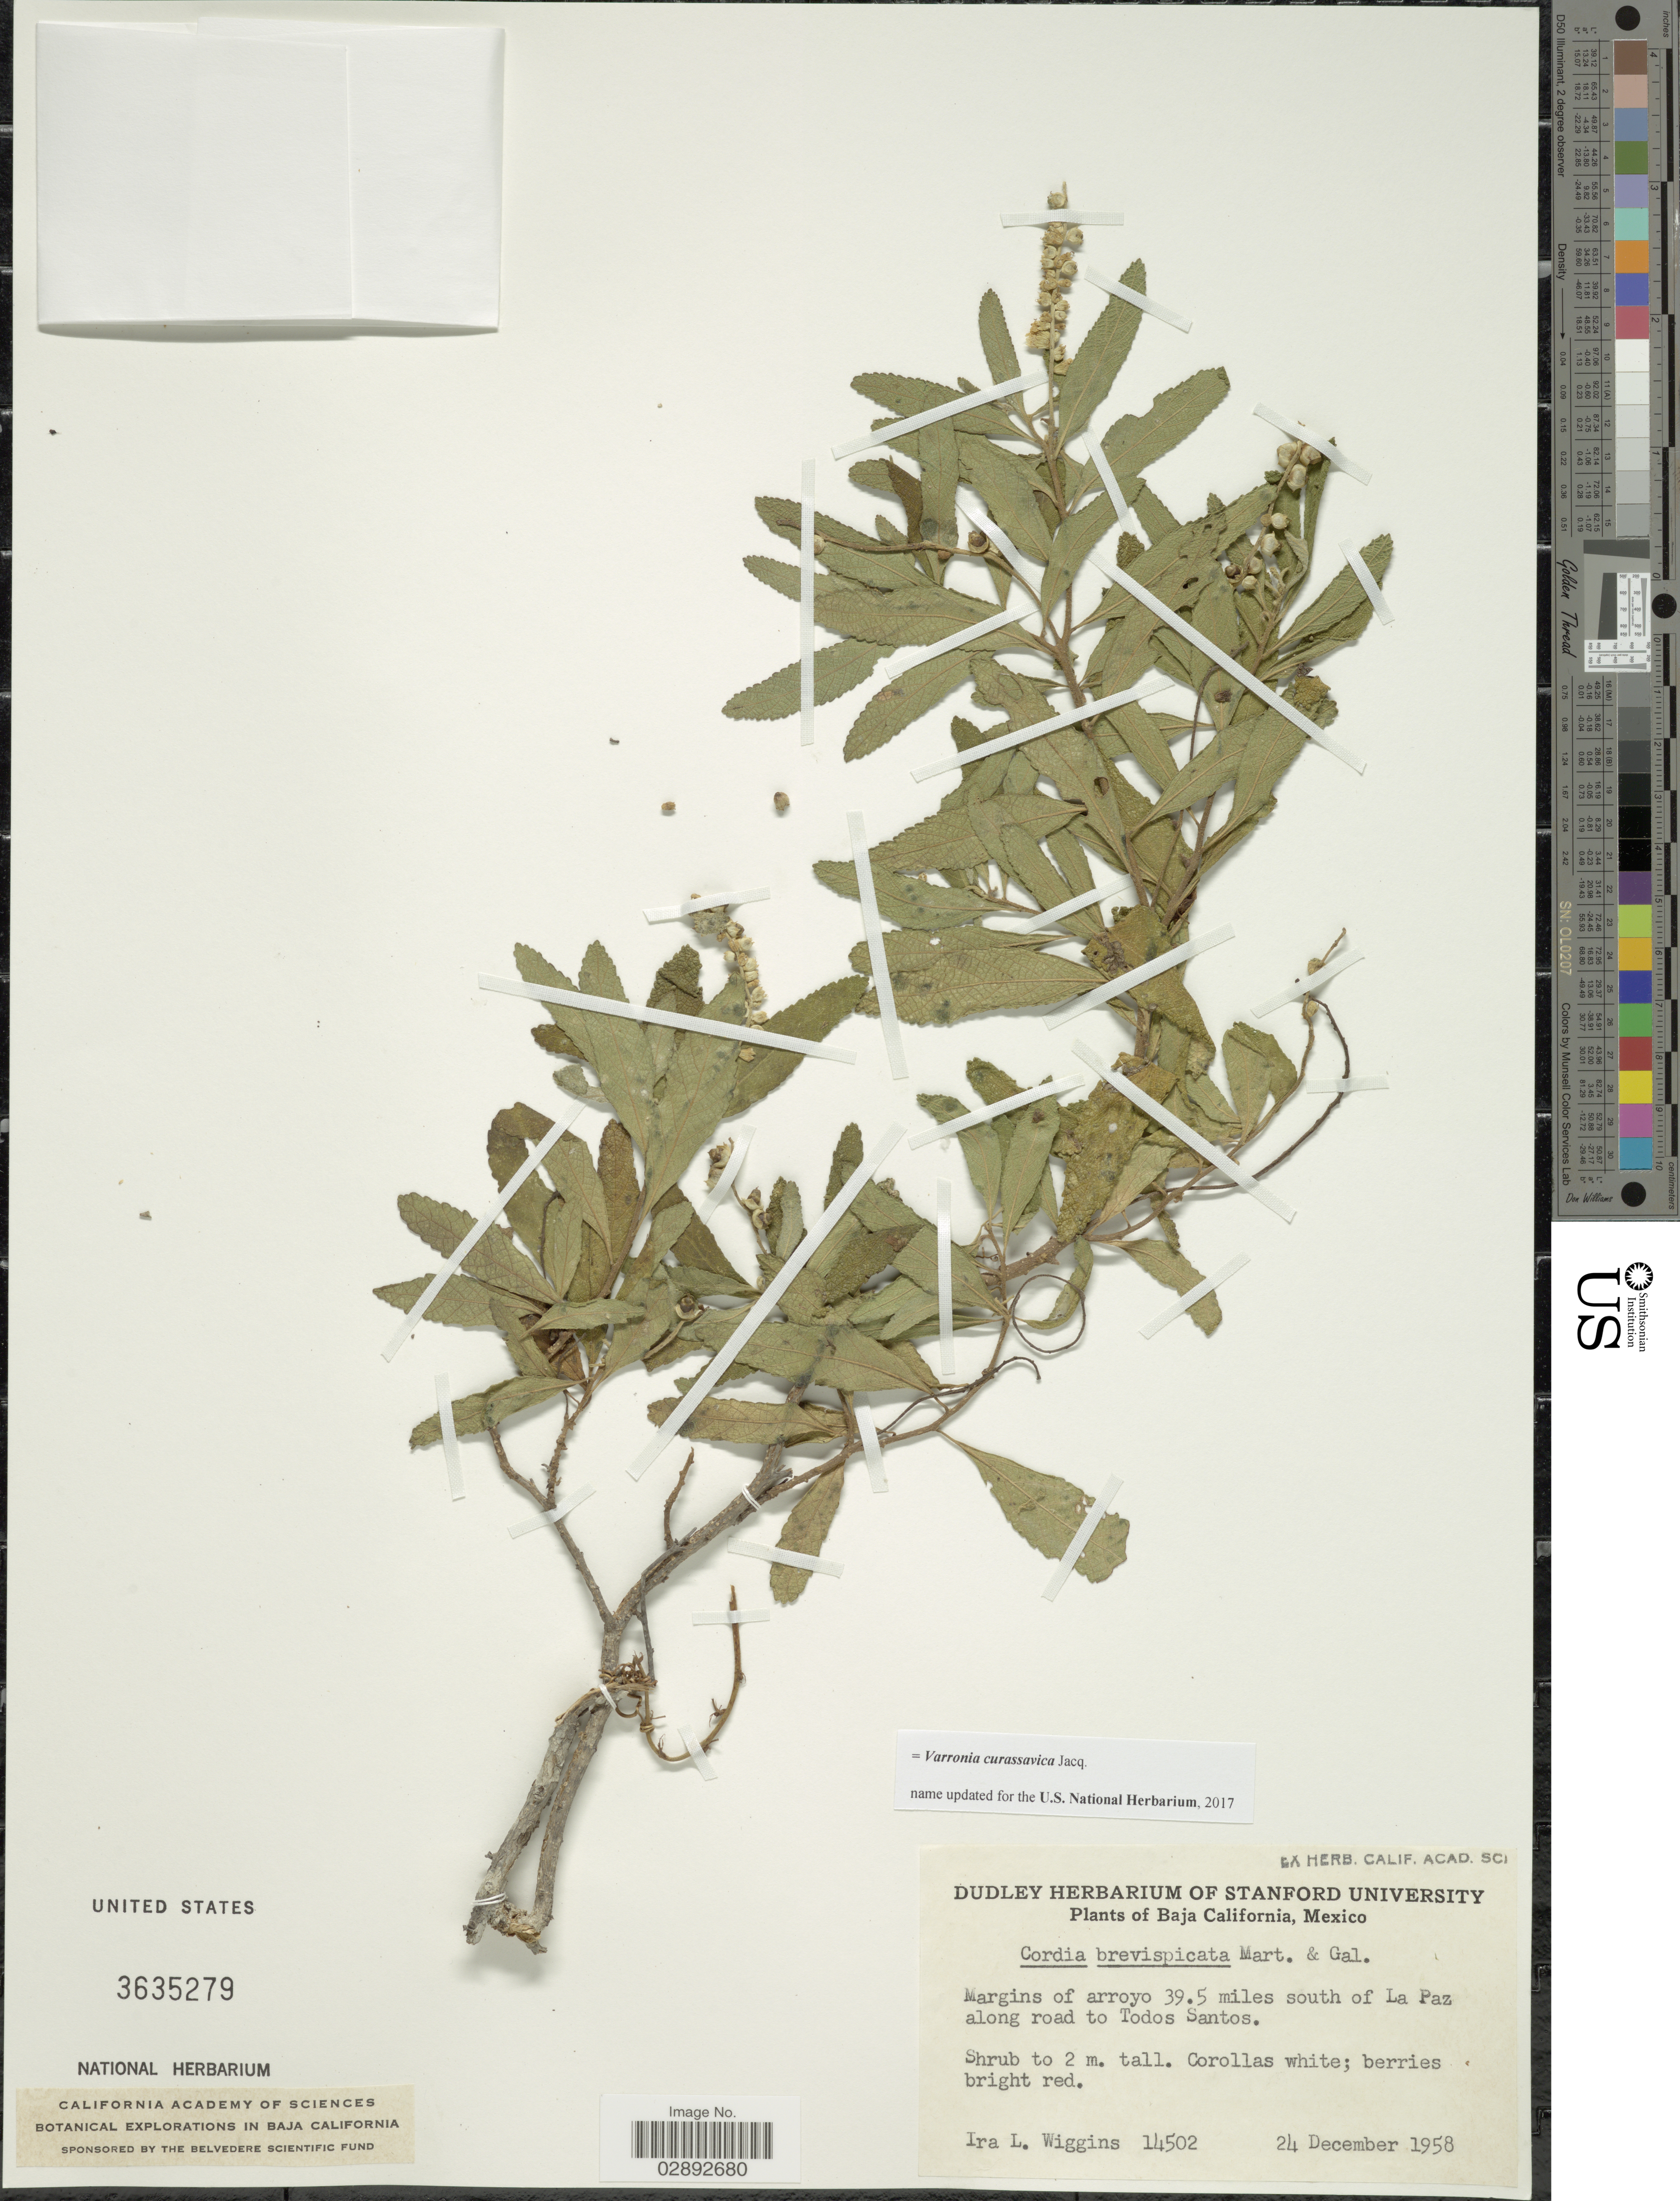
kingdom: Plantae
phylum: Tracheophyta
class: Magnoliopsida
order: Boraginales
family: Cordiaceae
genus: Varronia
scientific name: Varronia curassavica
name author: Jacq.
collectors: I. L. Wiggins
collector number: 14502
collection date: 1958-12-24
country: Mexico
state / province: Baja California Sur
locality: Margins of arroyo 39.5 miles south of La Paz along road to Todos Santos.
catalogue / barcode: US 3635279